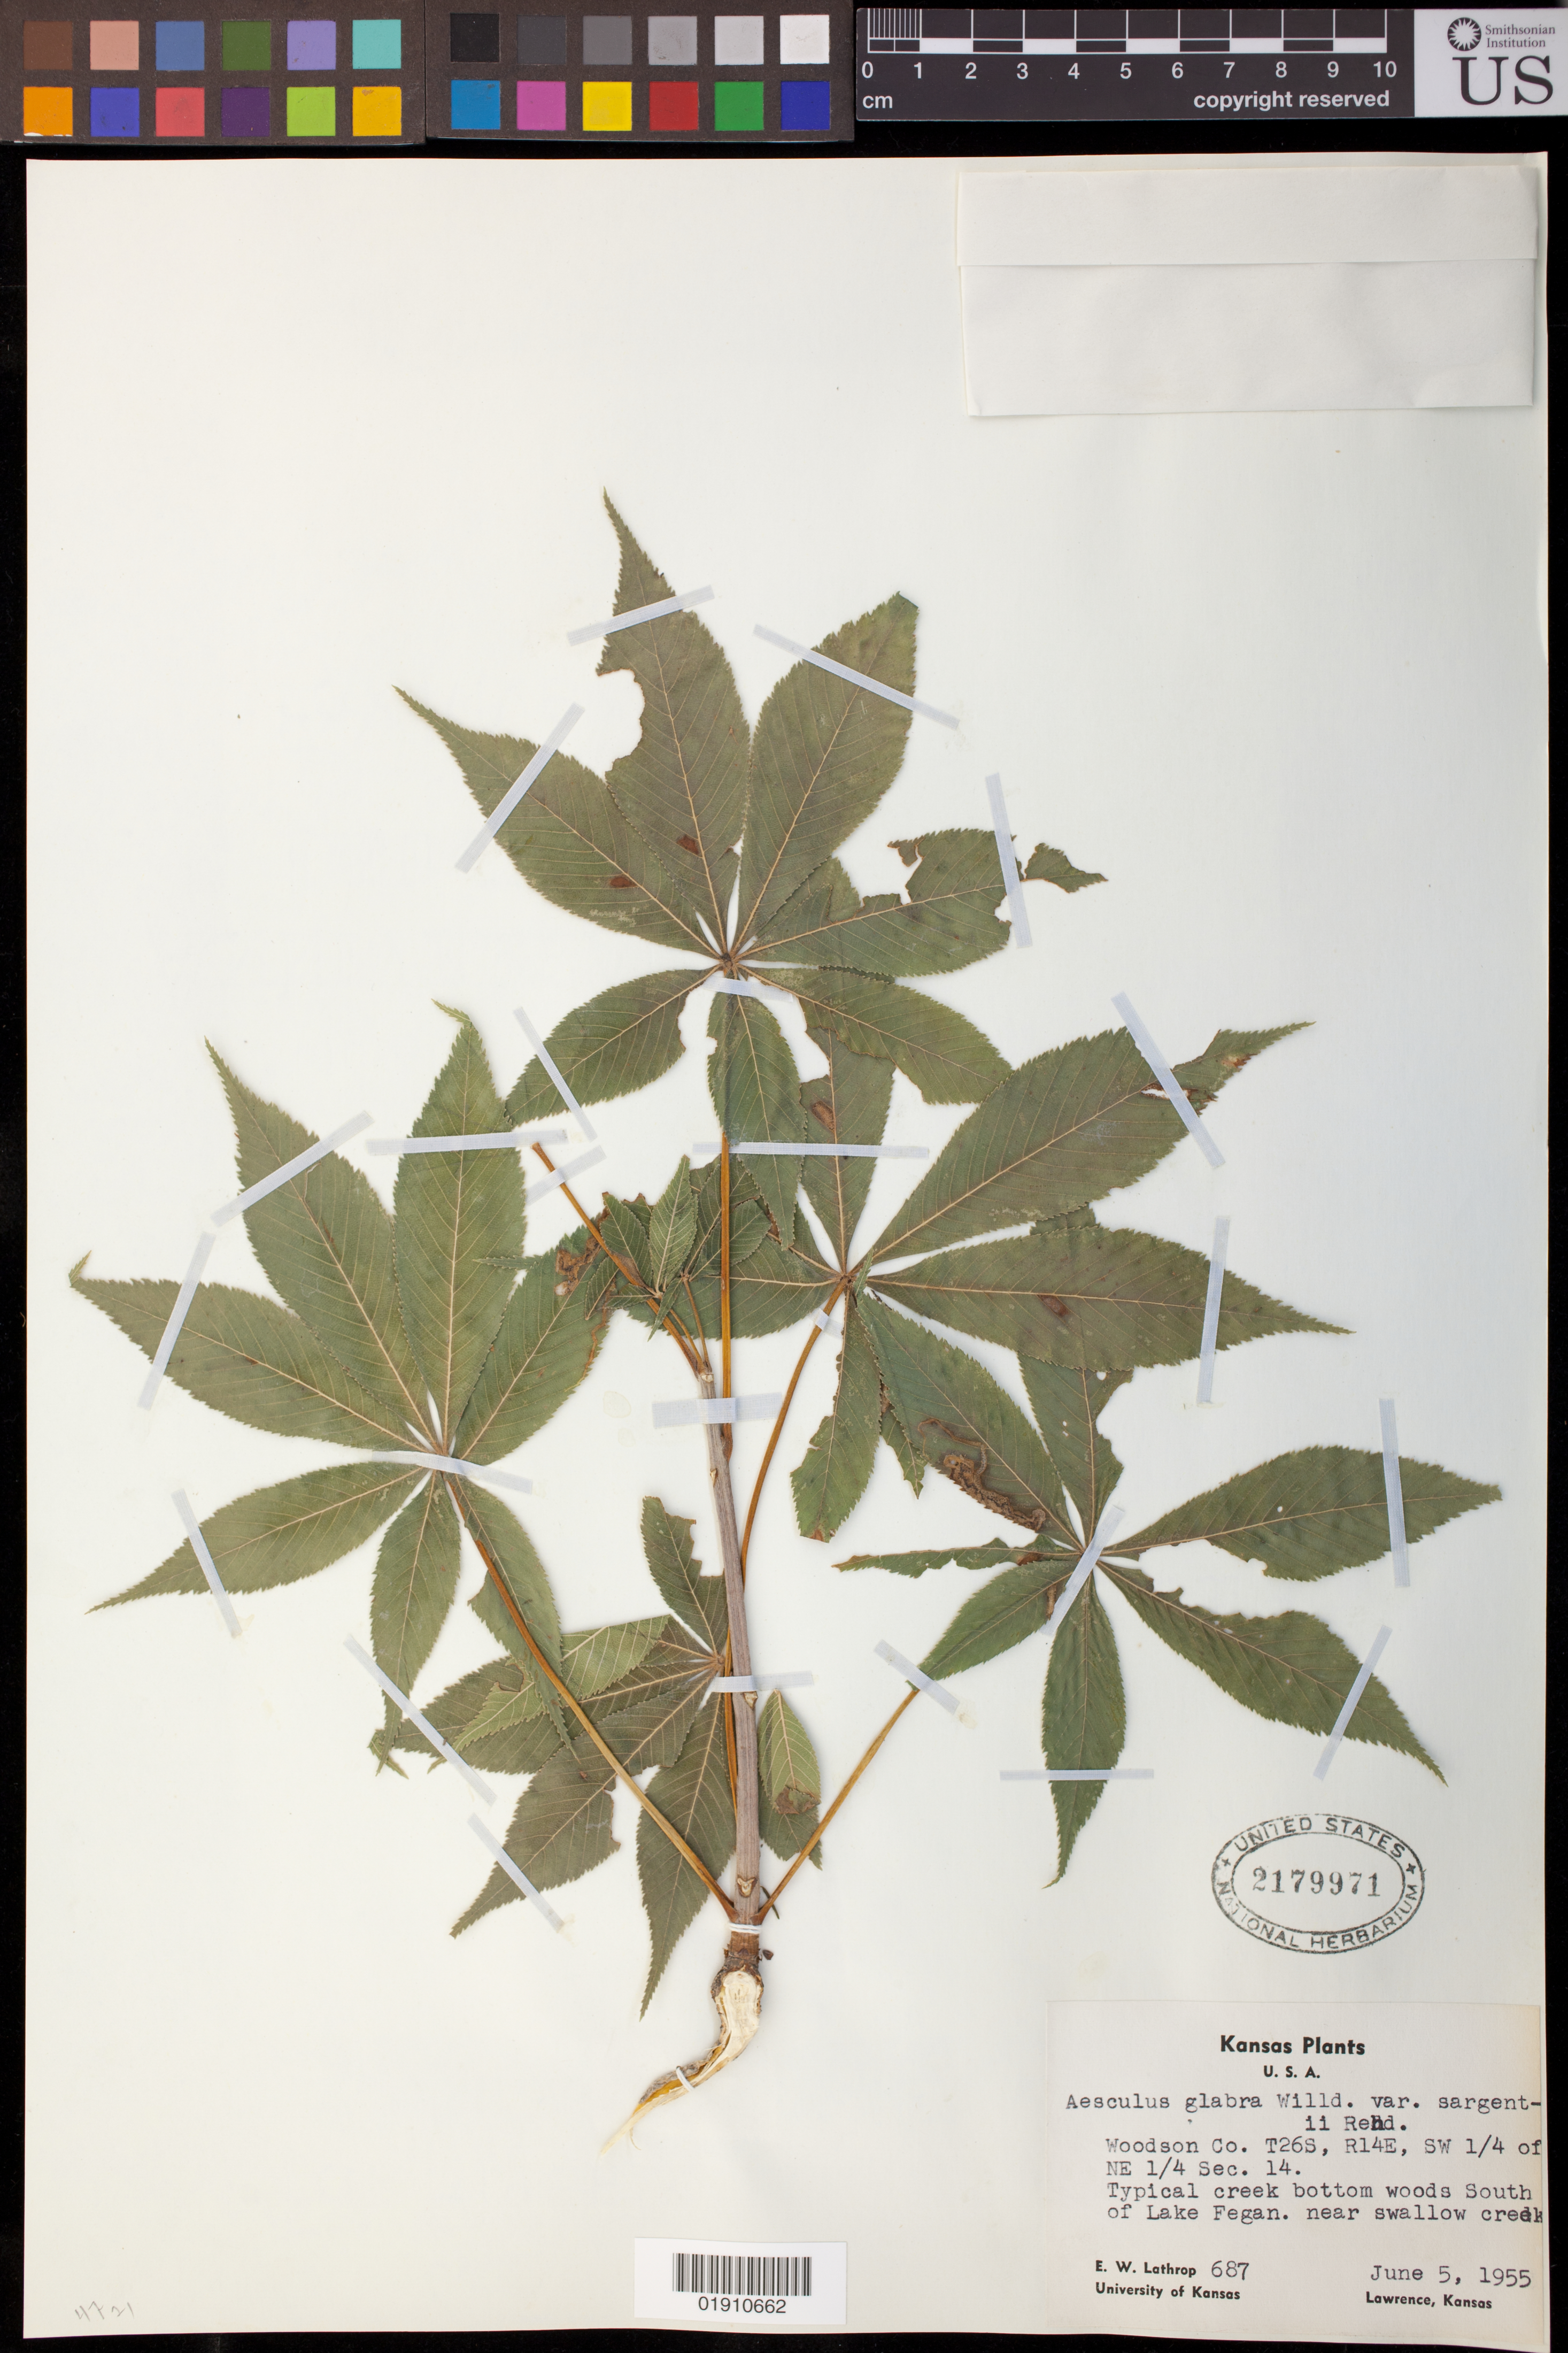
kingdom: Plantae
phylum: Tracheophyta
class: Magnoliopsida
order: Sapindales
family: Sapindaceae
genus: Aesculus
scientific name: Aesculus glabra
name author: Willd.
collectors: E. W. Lathrop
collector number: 687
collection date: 1955-06-05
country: United States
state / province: Kansas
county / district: Woodson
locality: T26S, R14E, SW 1/4 of NE 1/4 Sec. 14; Typical creek bottom woods South of Lake Fegan. near swallow creek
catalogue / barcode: US 2179971